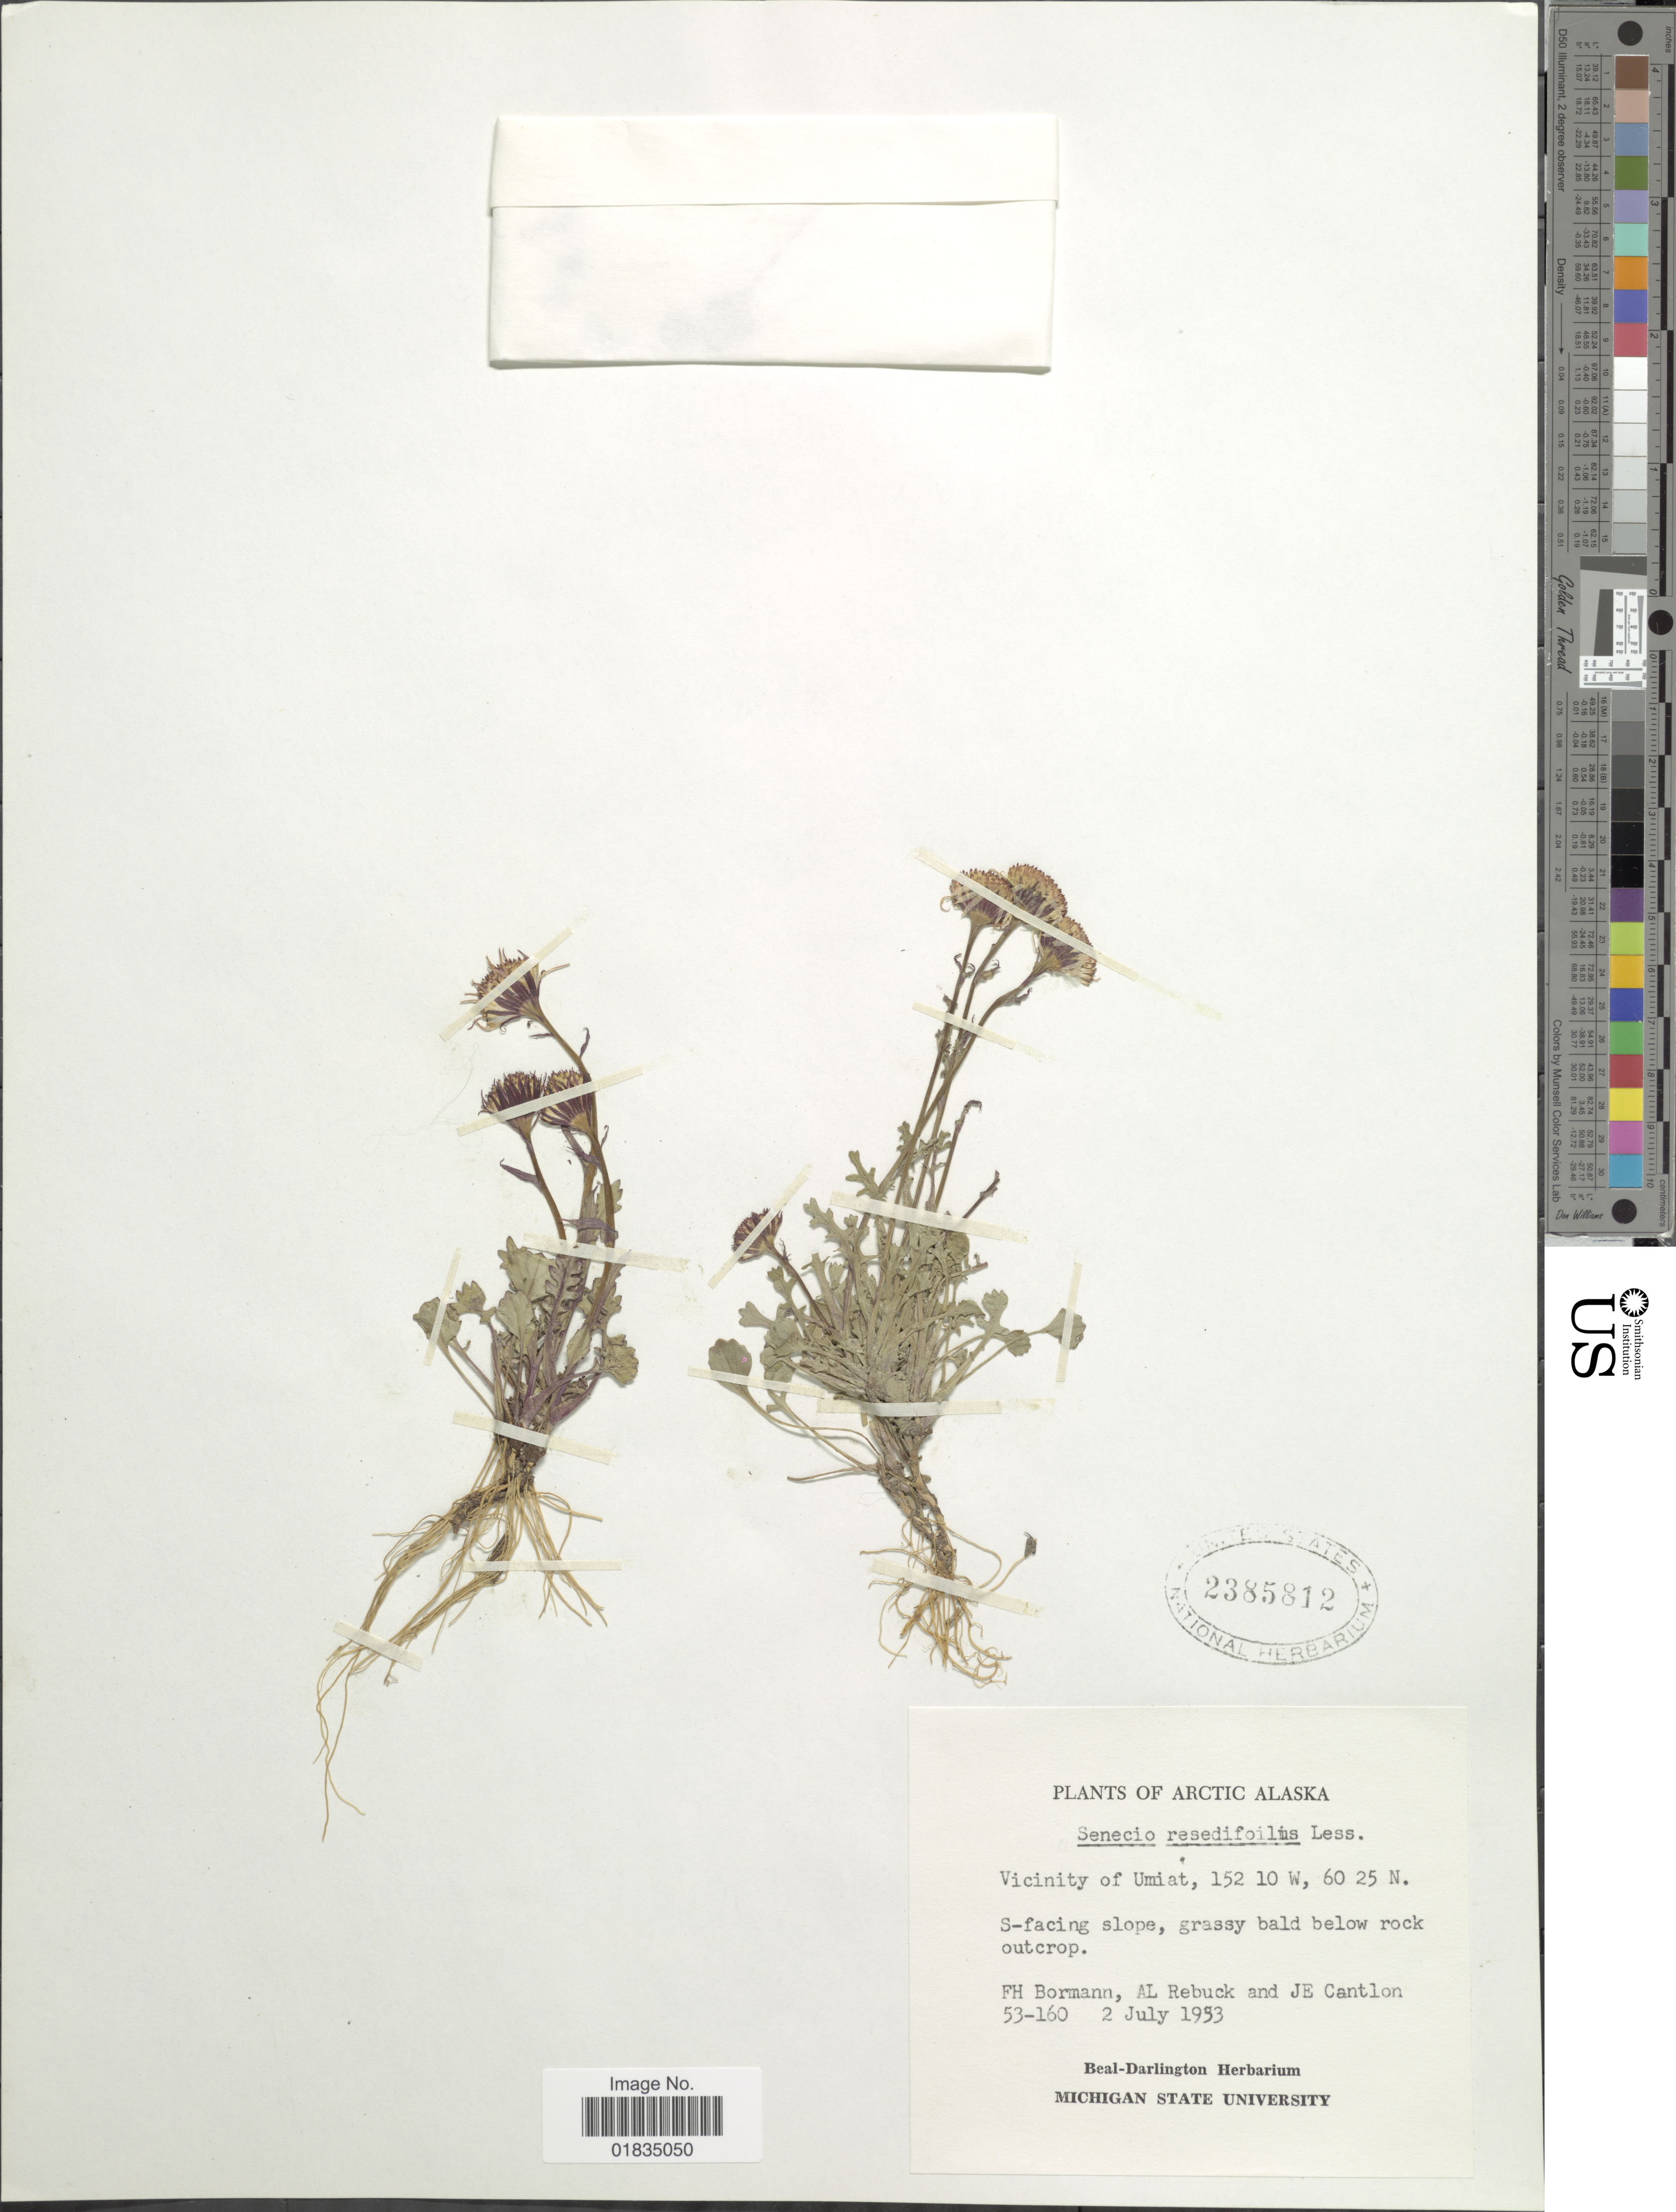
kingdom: Plantae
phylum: Tracheophyta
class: Magnoliopsida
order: Asterales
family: Asteraceae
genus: Packera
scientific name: Packera heterophylla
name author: (Fisch.) E. Wiebe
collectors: F. Bormann, A. Rebuck & J. Cantlon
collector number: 53-160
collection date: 1953-07-02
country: United States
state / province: Alaska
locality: Arctic Alaska, Vicinity of Umiat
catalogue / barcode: US 2385812